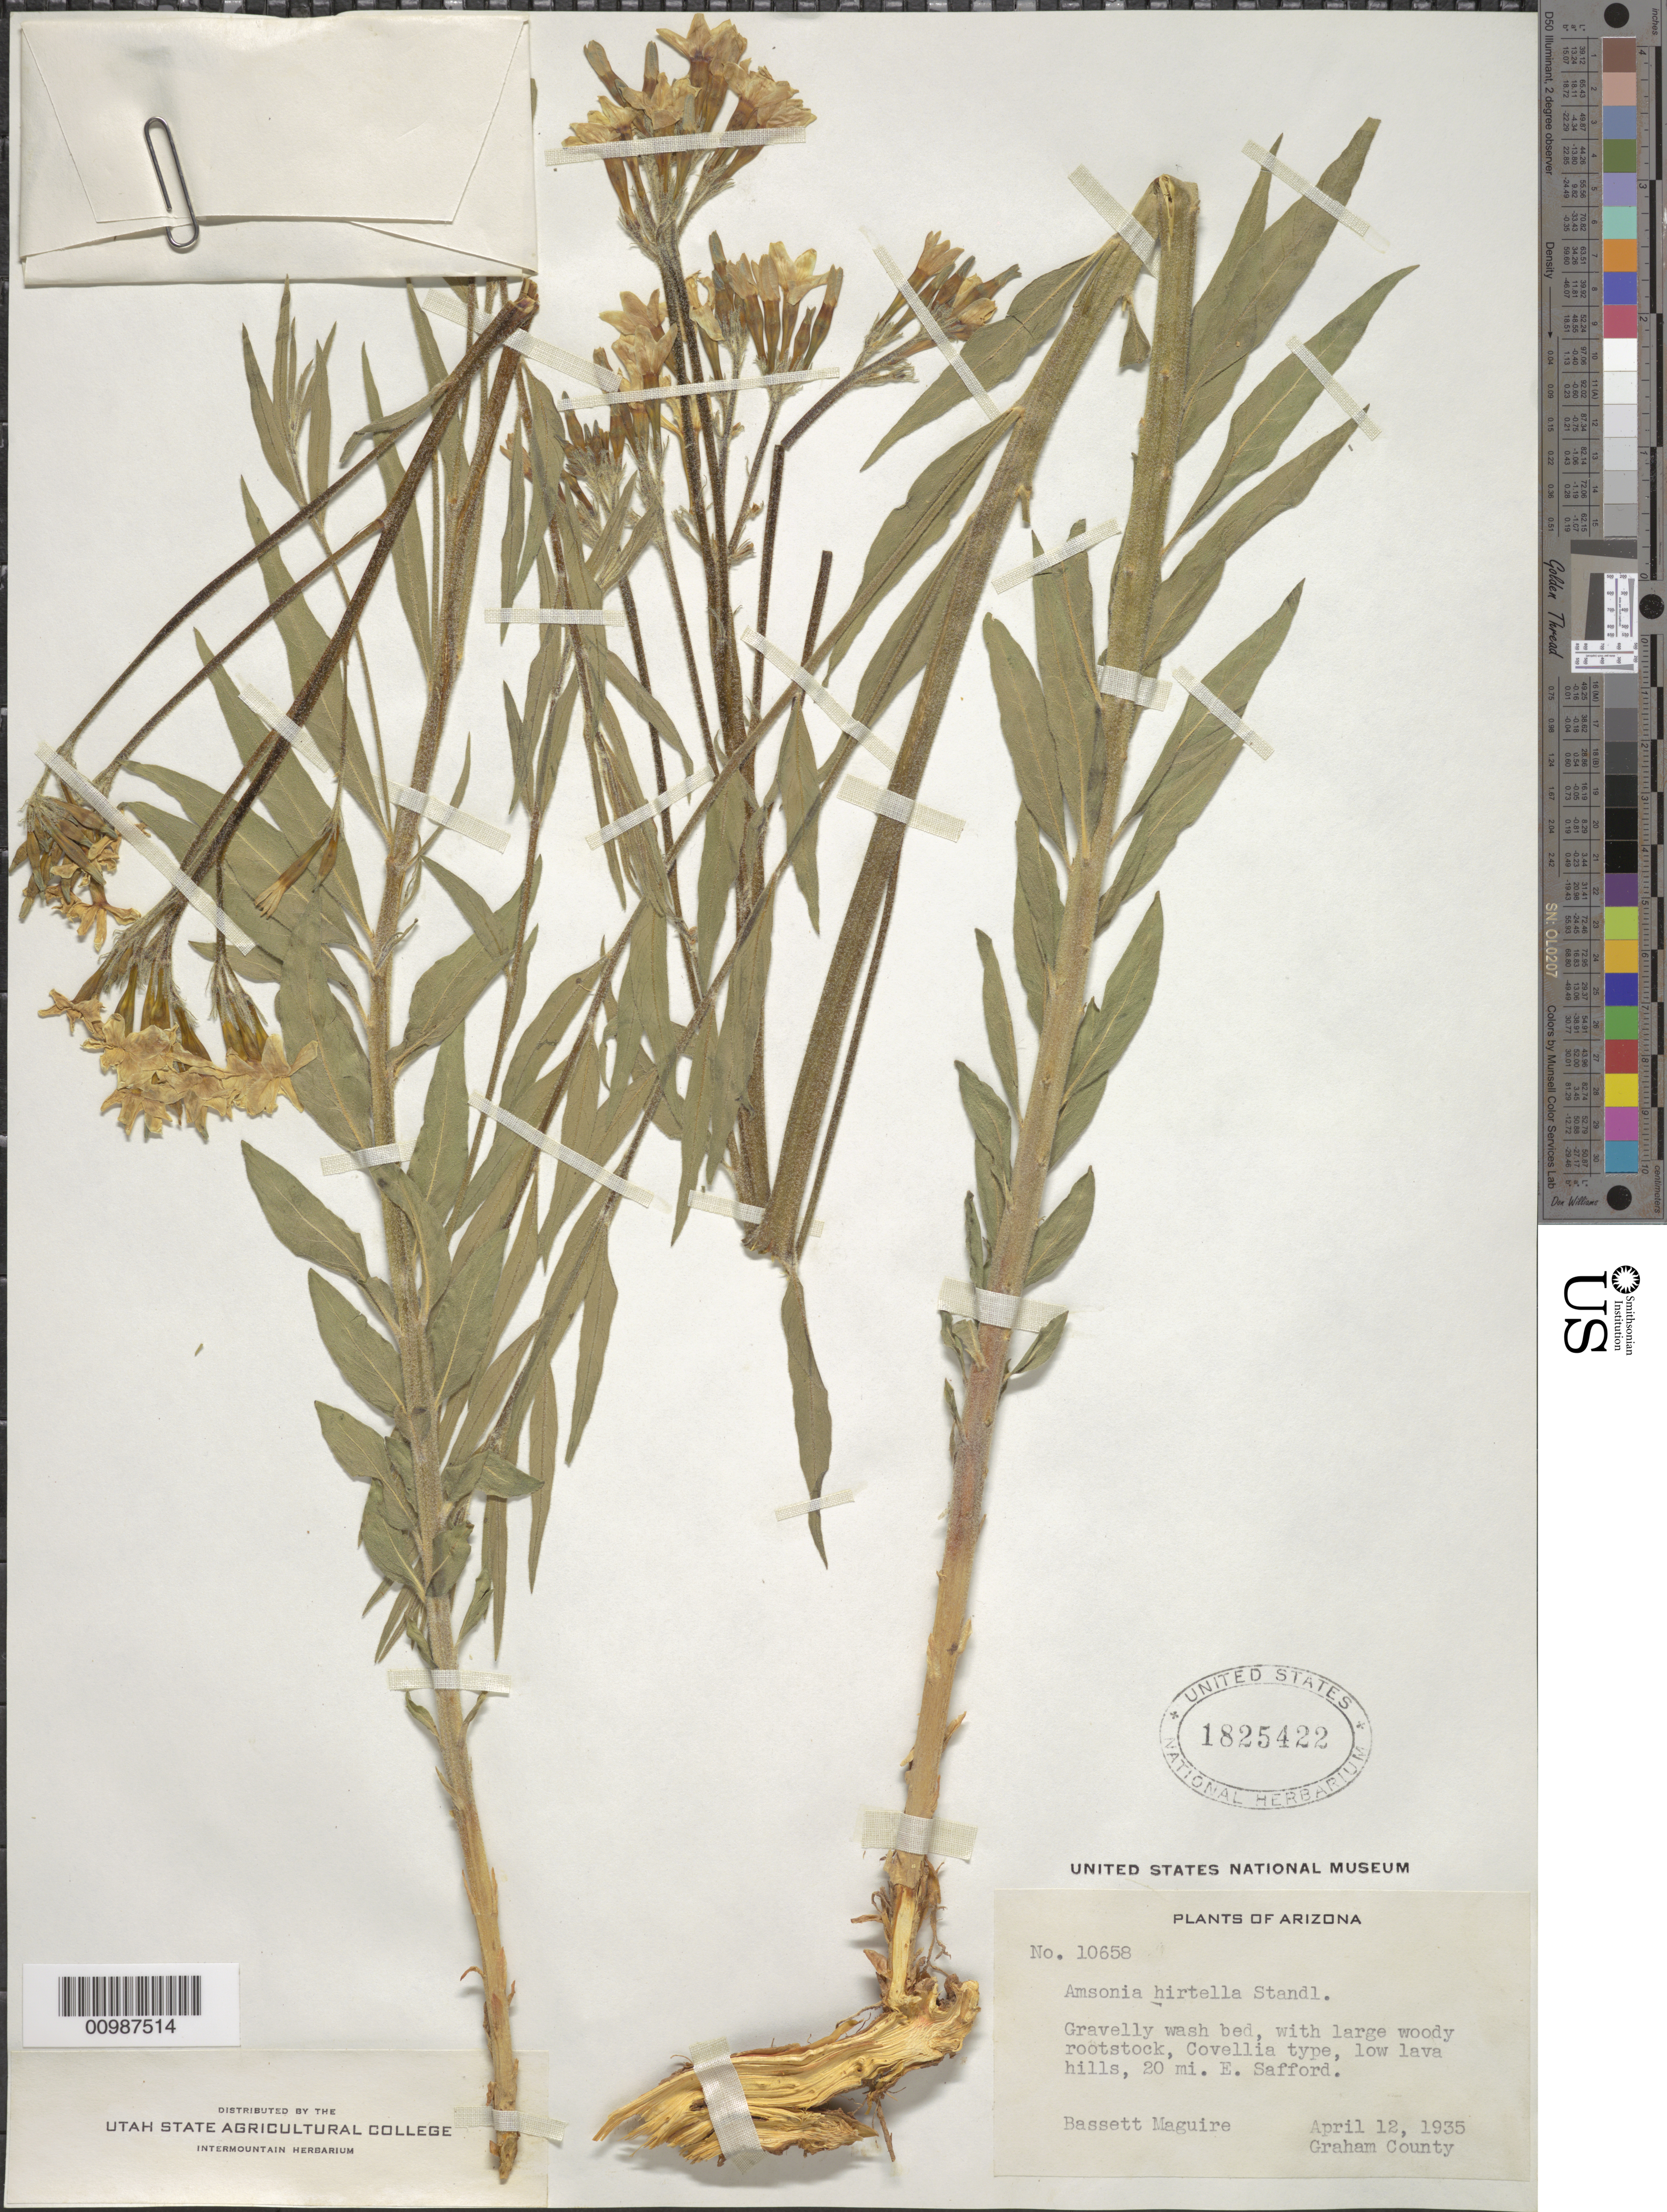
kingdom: Plantae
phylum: Tracheophyta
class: Magnoliopsida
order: Gentianales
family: Apocynaceae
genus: Amsonia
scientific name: Amsonia palmeri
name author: A. Gray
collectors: B. Maguire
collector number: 1825422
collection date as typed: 12 Apr 1935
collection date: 1935-04-12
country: United States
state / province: Arizona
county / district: Graham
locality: Gravelly wash bed, with large woody rootstock, Covellia type. low lava hills, 20 miles east Safford.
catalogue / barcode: US 1825422